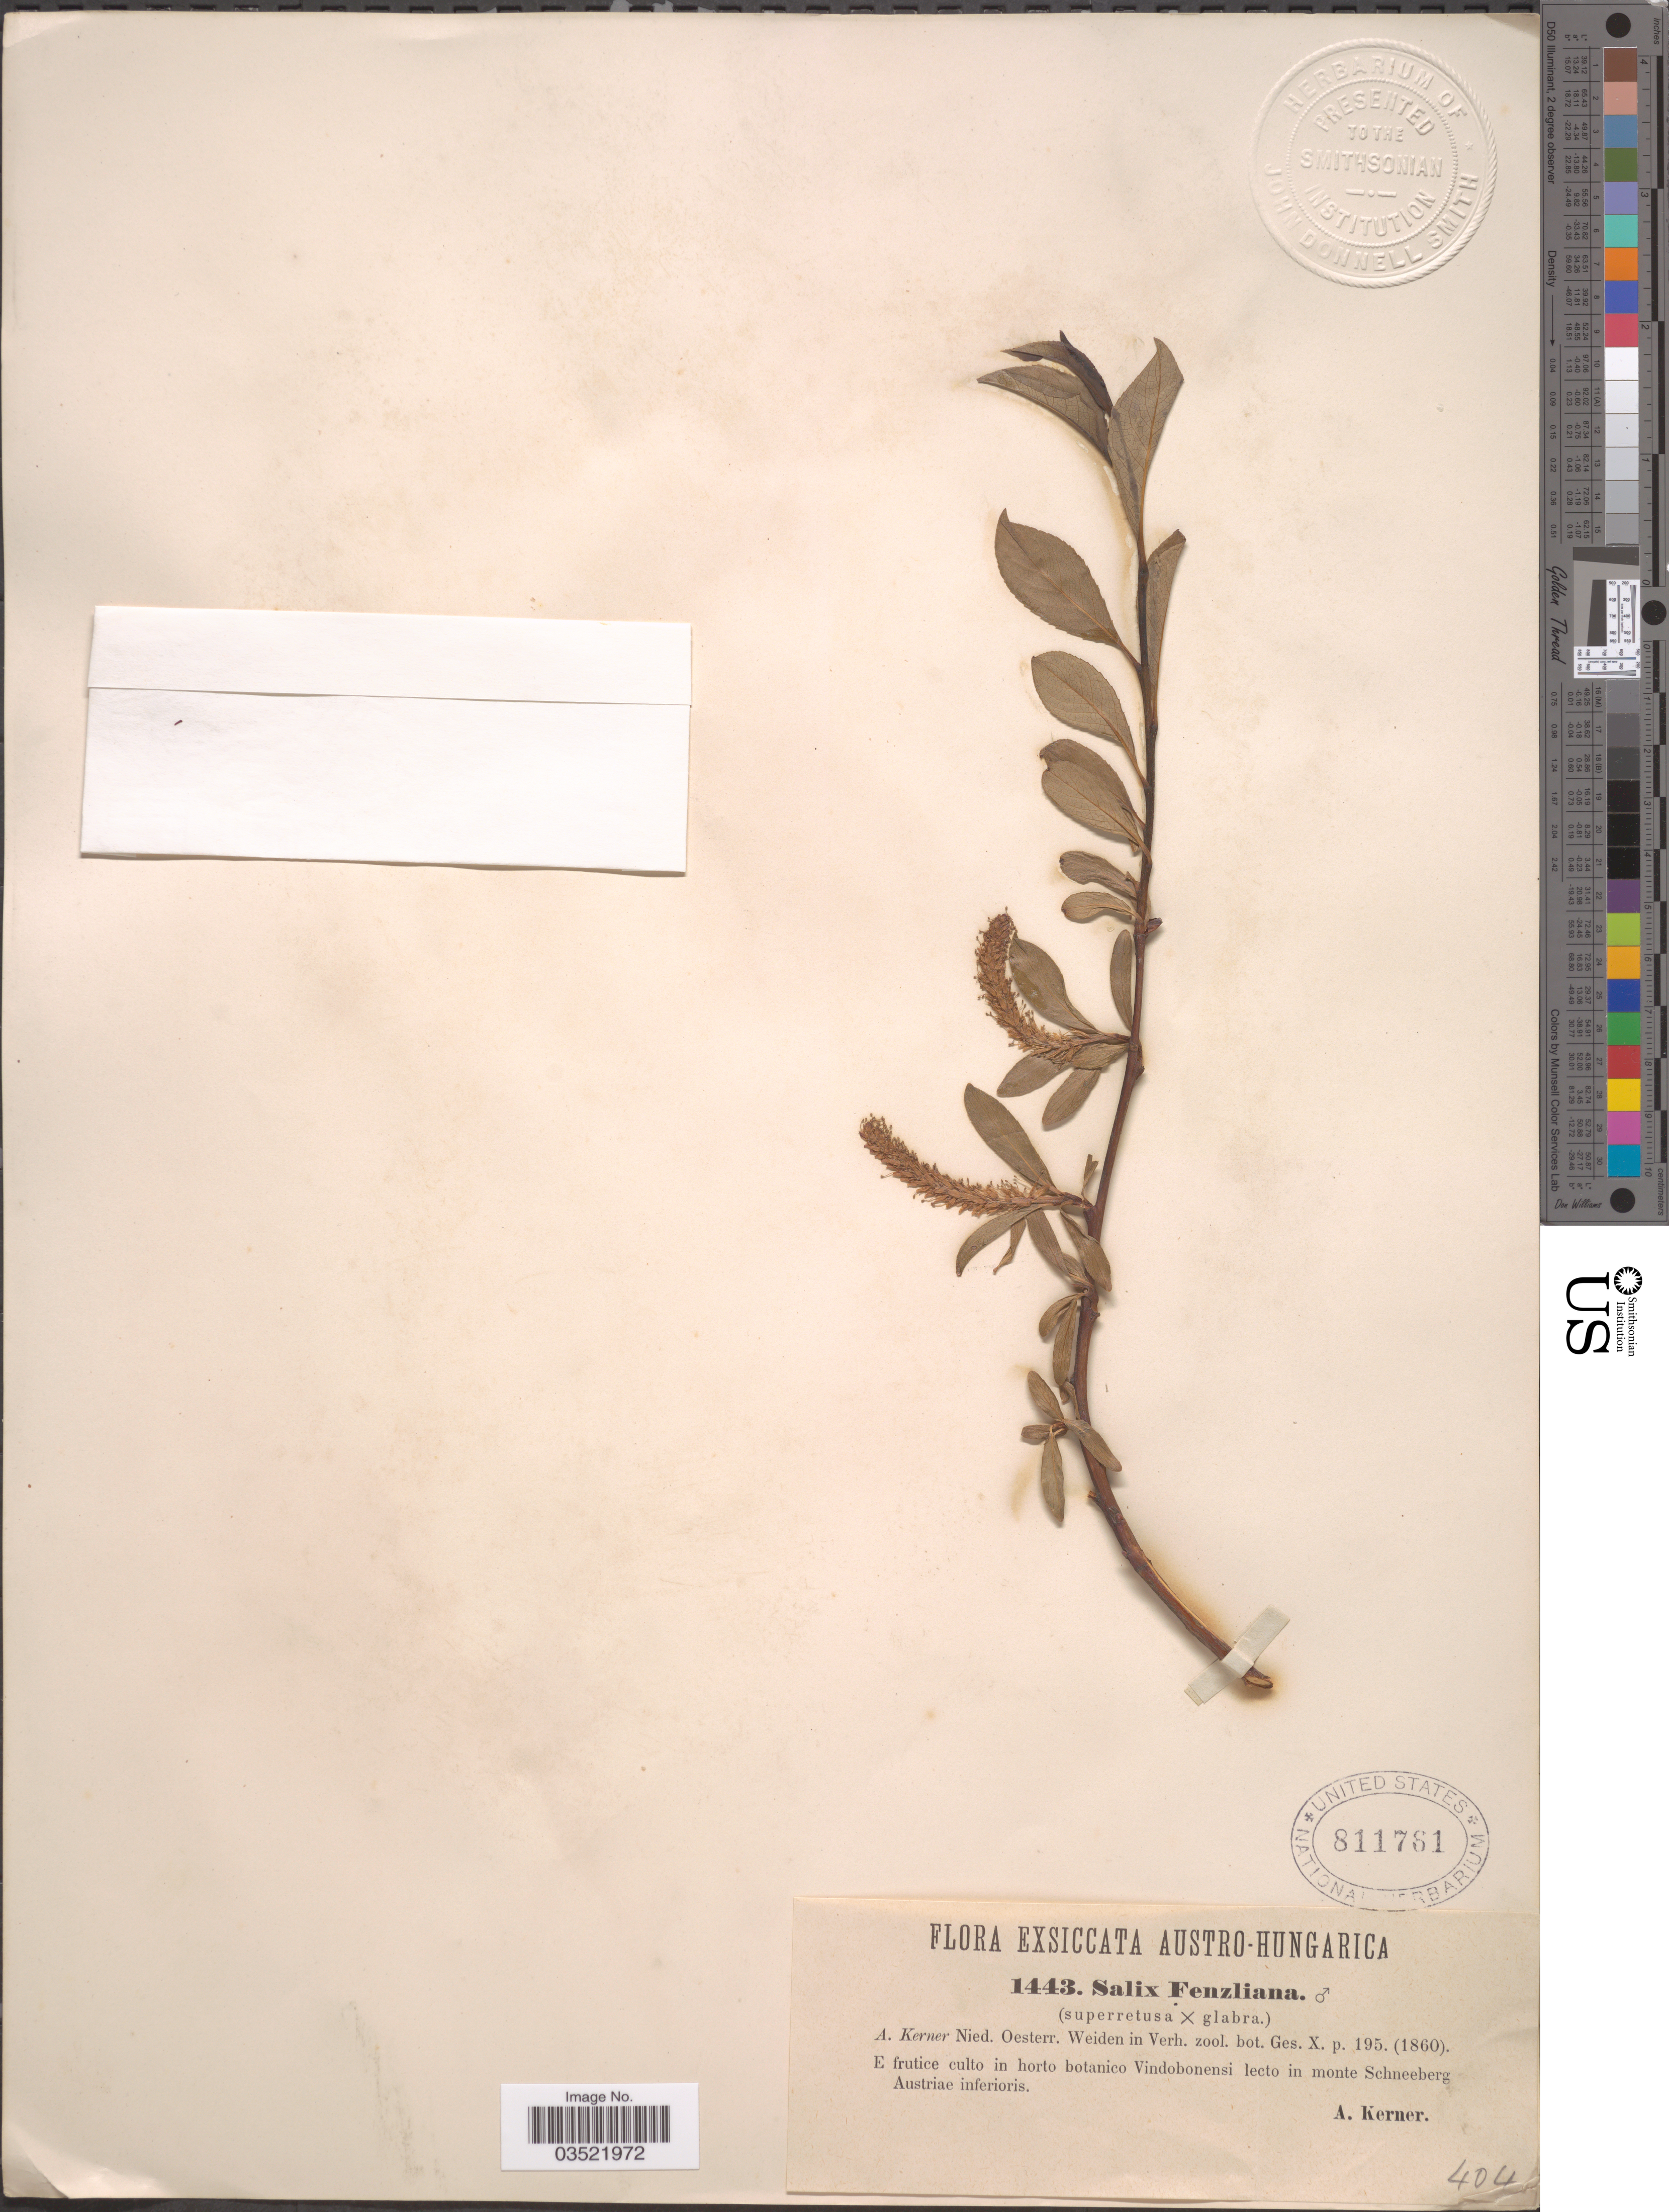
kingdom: Plantae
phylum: Tracheophyta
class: Magnoliopsida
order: Malpighiales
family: Salicaceae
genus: Salix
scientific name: Salix fenzliana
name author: A. Kern.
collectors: A. Kerner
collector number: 1443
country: Austria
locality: Austro-Hungarica. E frutice culto in horto botanico Vindobonensi lecto in monte Schneeberg. Austriae inferioris.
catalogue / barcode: US 811761